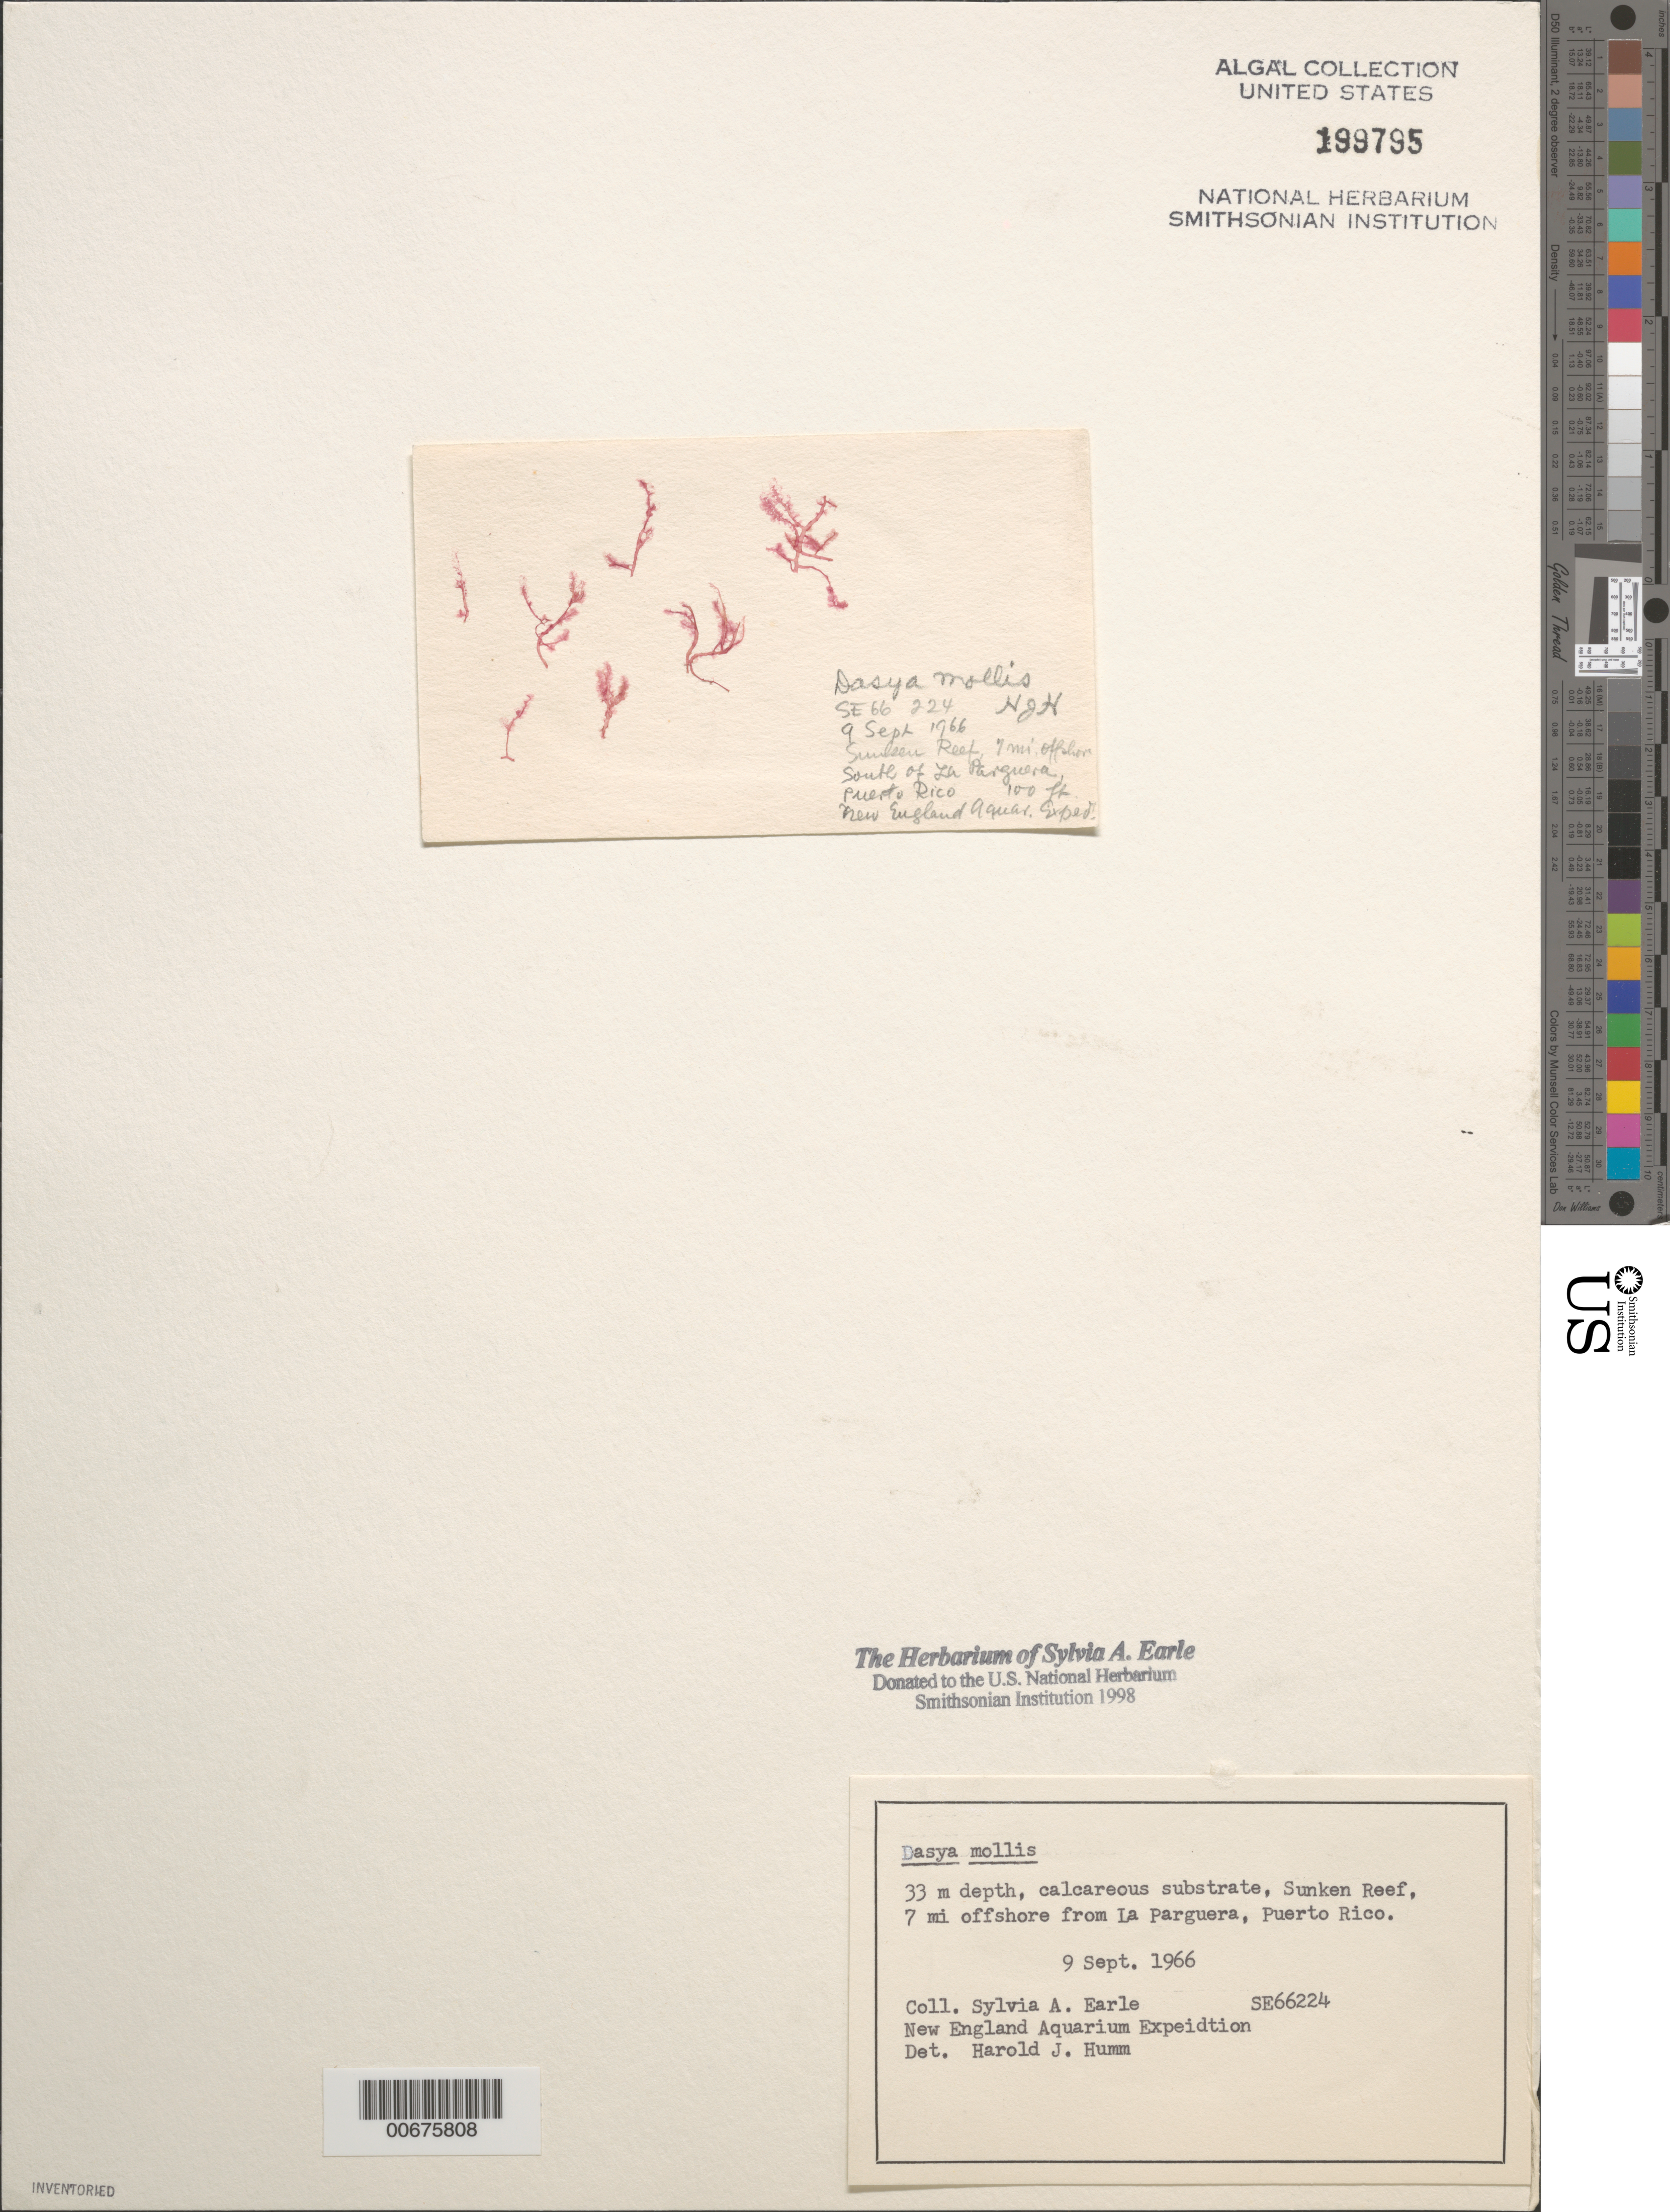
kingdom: Plantae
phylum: Rhodophyta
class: Florideophyceae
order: Ceramiales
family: Dasyaceae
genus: Dasya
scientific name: Dasya mollis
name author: Harv.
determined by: Humm, Harold J.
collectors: S. A. Earle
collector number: Se 66224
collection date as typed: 09 Sep 1966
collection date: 1966-09-09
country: Puerto Rico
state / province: Lajas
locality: Sunken reef, 7 miles off La Parguera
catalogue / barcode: US 199795